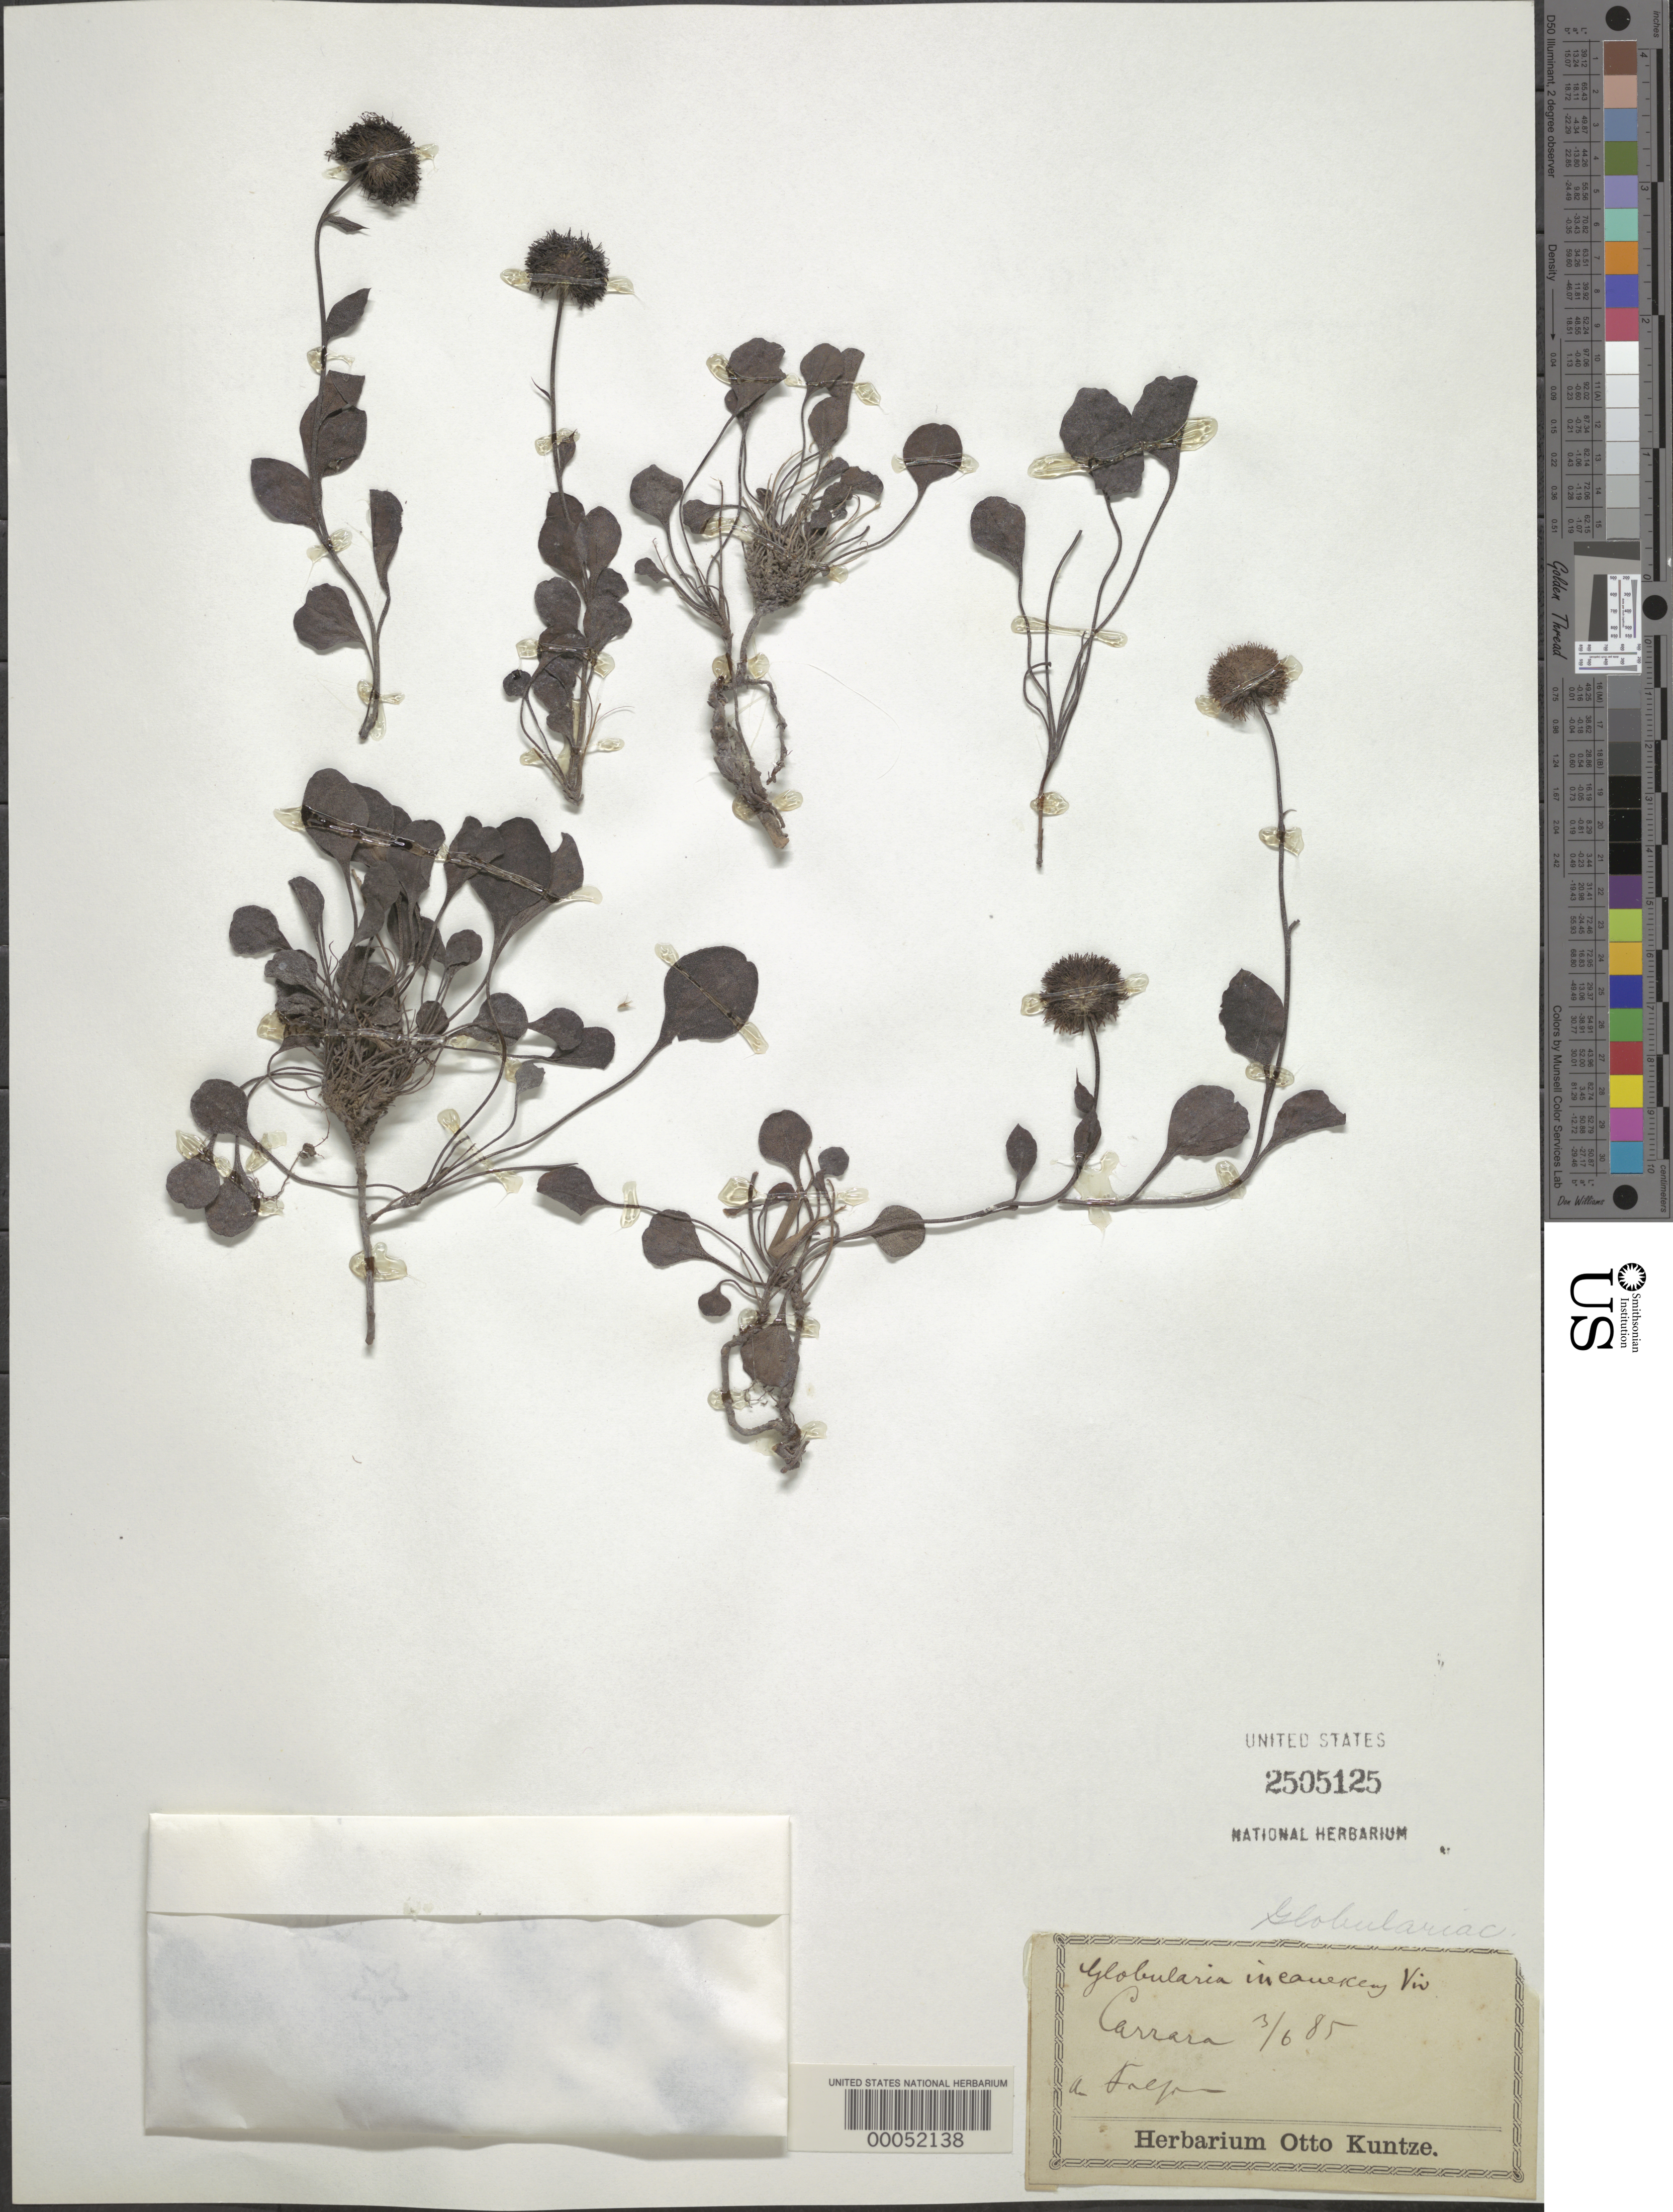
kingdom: Plantae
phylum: Tracheophyta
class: Magnoliopsida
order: Lamiales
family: Plantaginaceae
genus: Globularia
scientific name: Globularia incanescens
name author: Viv.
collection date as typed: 06 Mar 1885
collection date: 1885-03-06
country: Panama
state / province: Chiriquí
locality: Around San Felix.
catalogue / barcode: US 2505125